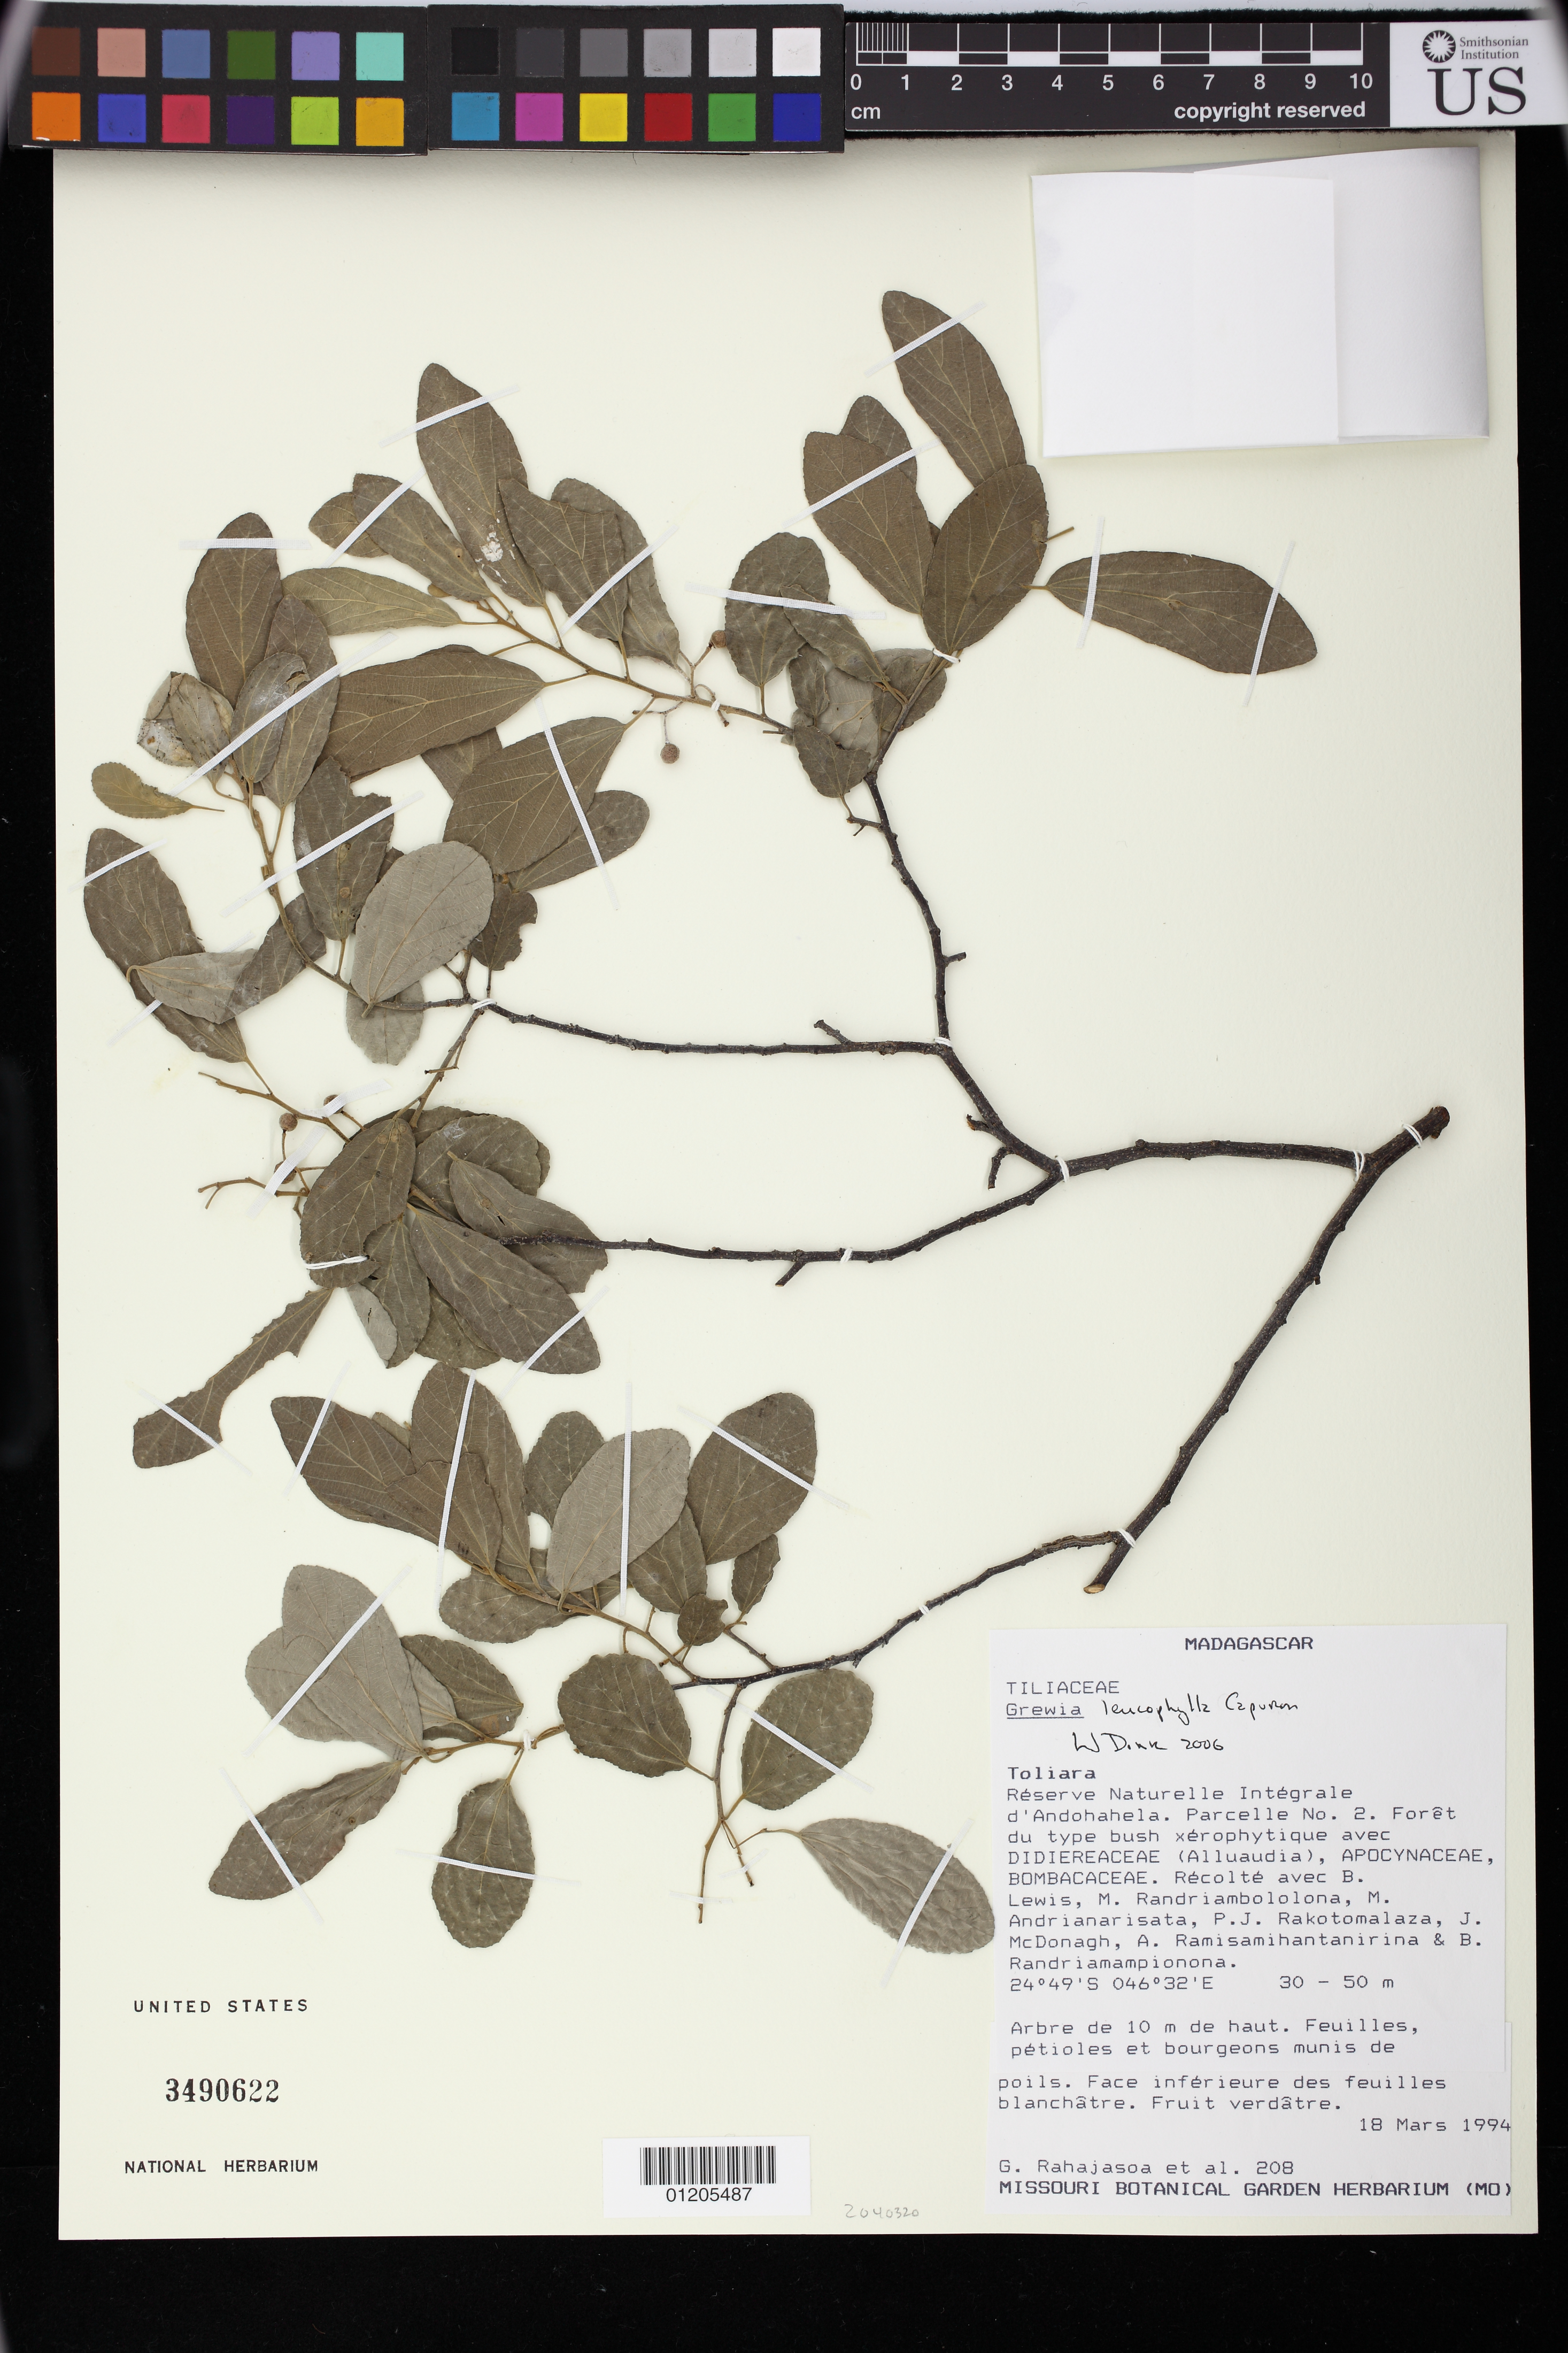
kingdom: Plantae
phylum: Tracheophyta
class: Magnoliopsida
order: Malvales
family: Malvaceae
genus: Grewia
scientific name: Grewia leucophylla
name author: Capuron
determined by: Dorr, Laurence J., Curator (BOT), Smithsonian Institution - National Museum of Natural History (UNITED STATES)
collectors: G. Rahajasoa, B. Lewis, M. Randriabololona & M. Andrianarisata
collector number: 208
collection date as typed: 18 Mar 1994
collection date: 1994-03-18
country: Madagascar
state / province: Anosy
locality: Toliara. Reserve Naturelle Integrale d'Andohahela. Parcelle No. 2.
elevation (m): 30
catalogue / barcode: US 3490622